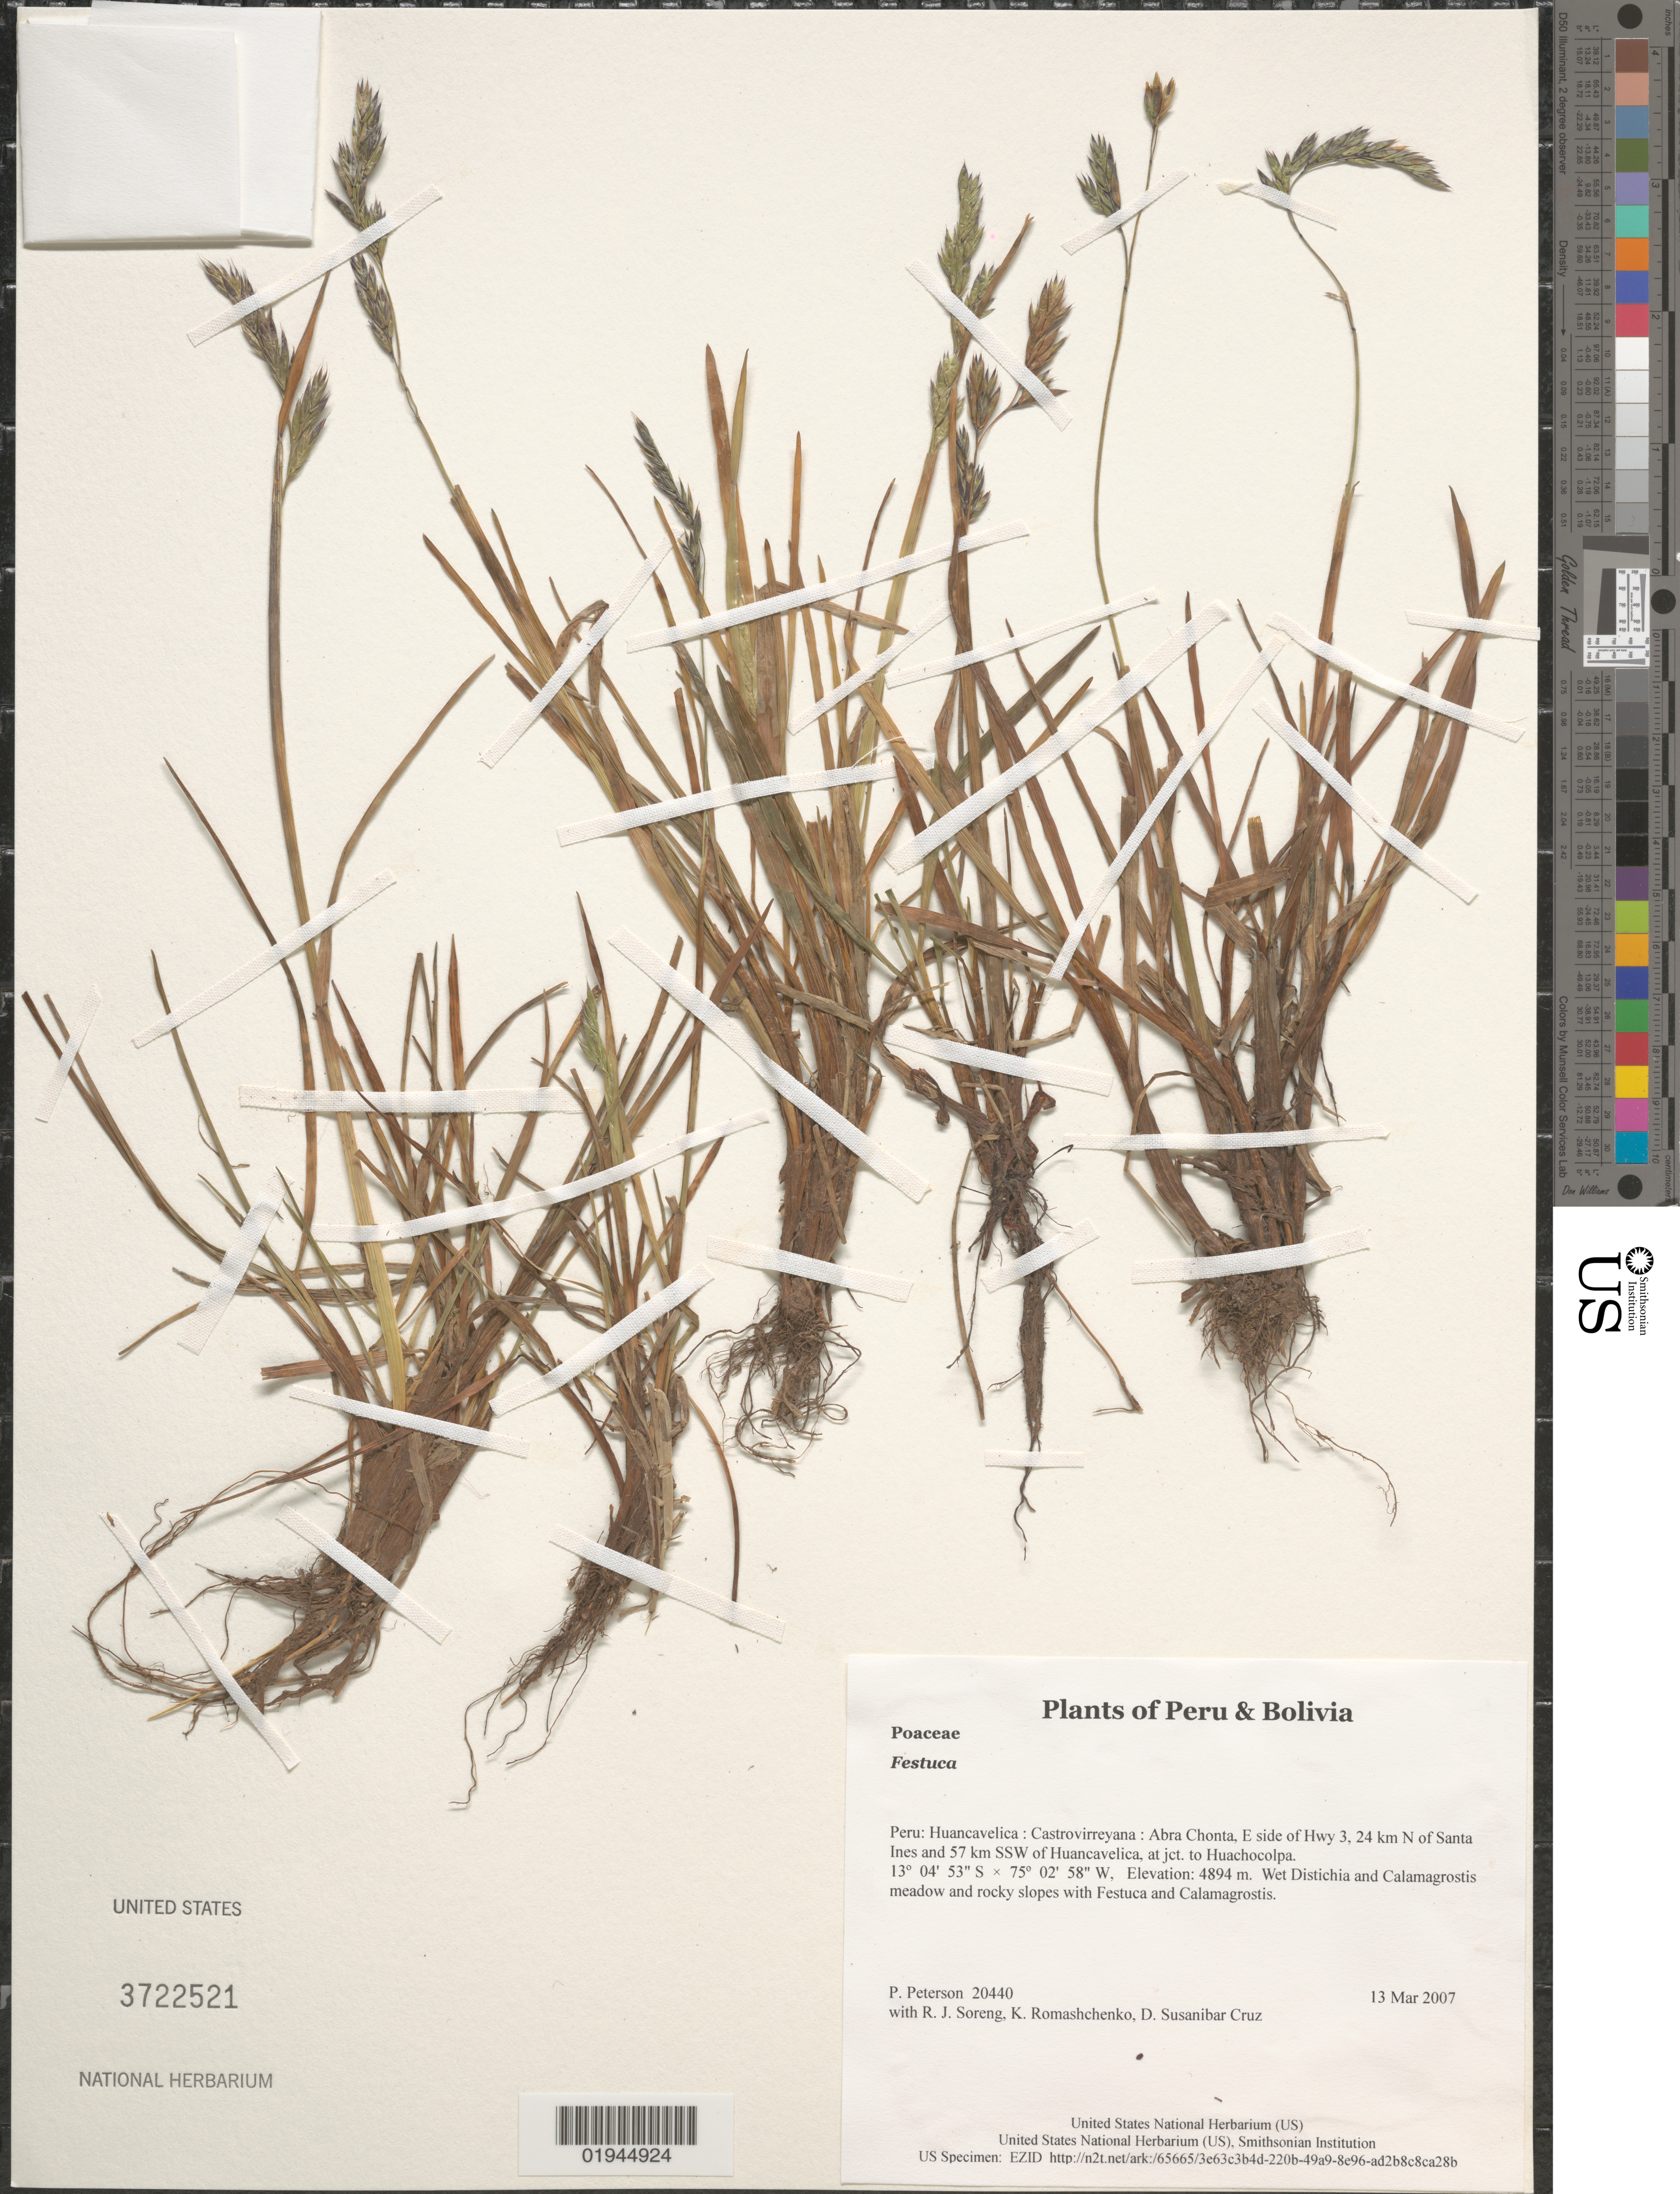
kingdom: Plantae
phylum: Tracheophyta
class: Liliopsida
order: Poales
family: Poaceae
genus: Festuca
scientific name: Festuca sp.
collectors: P. M. Peterson, R. J. Soreng, K. Romashchenko & D. Susanibar Cruz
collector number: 20440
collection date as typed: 13 Mar 2007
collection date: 2007-03-13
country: Peru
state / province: Huancavelica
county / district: Castrovirreyna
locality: Abra Chonta, E side of Hwy 3, 24 km N of Santa Ines and 57 km SSW of Huancavelica, at jct. to Huachocolpa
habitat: Wet Distichia and Calamagrostis meadow and rocky slopes with Festuca and Calamagrostis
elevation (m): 4894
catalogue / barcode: US 3722521